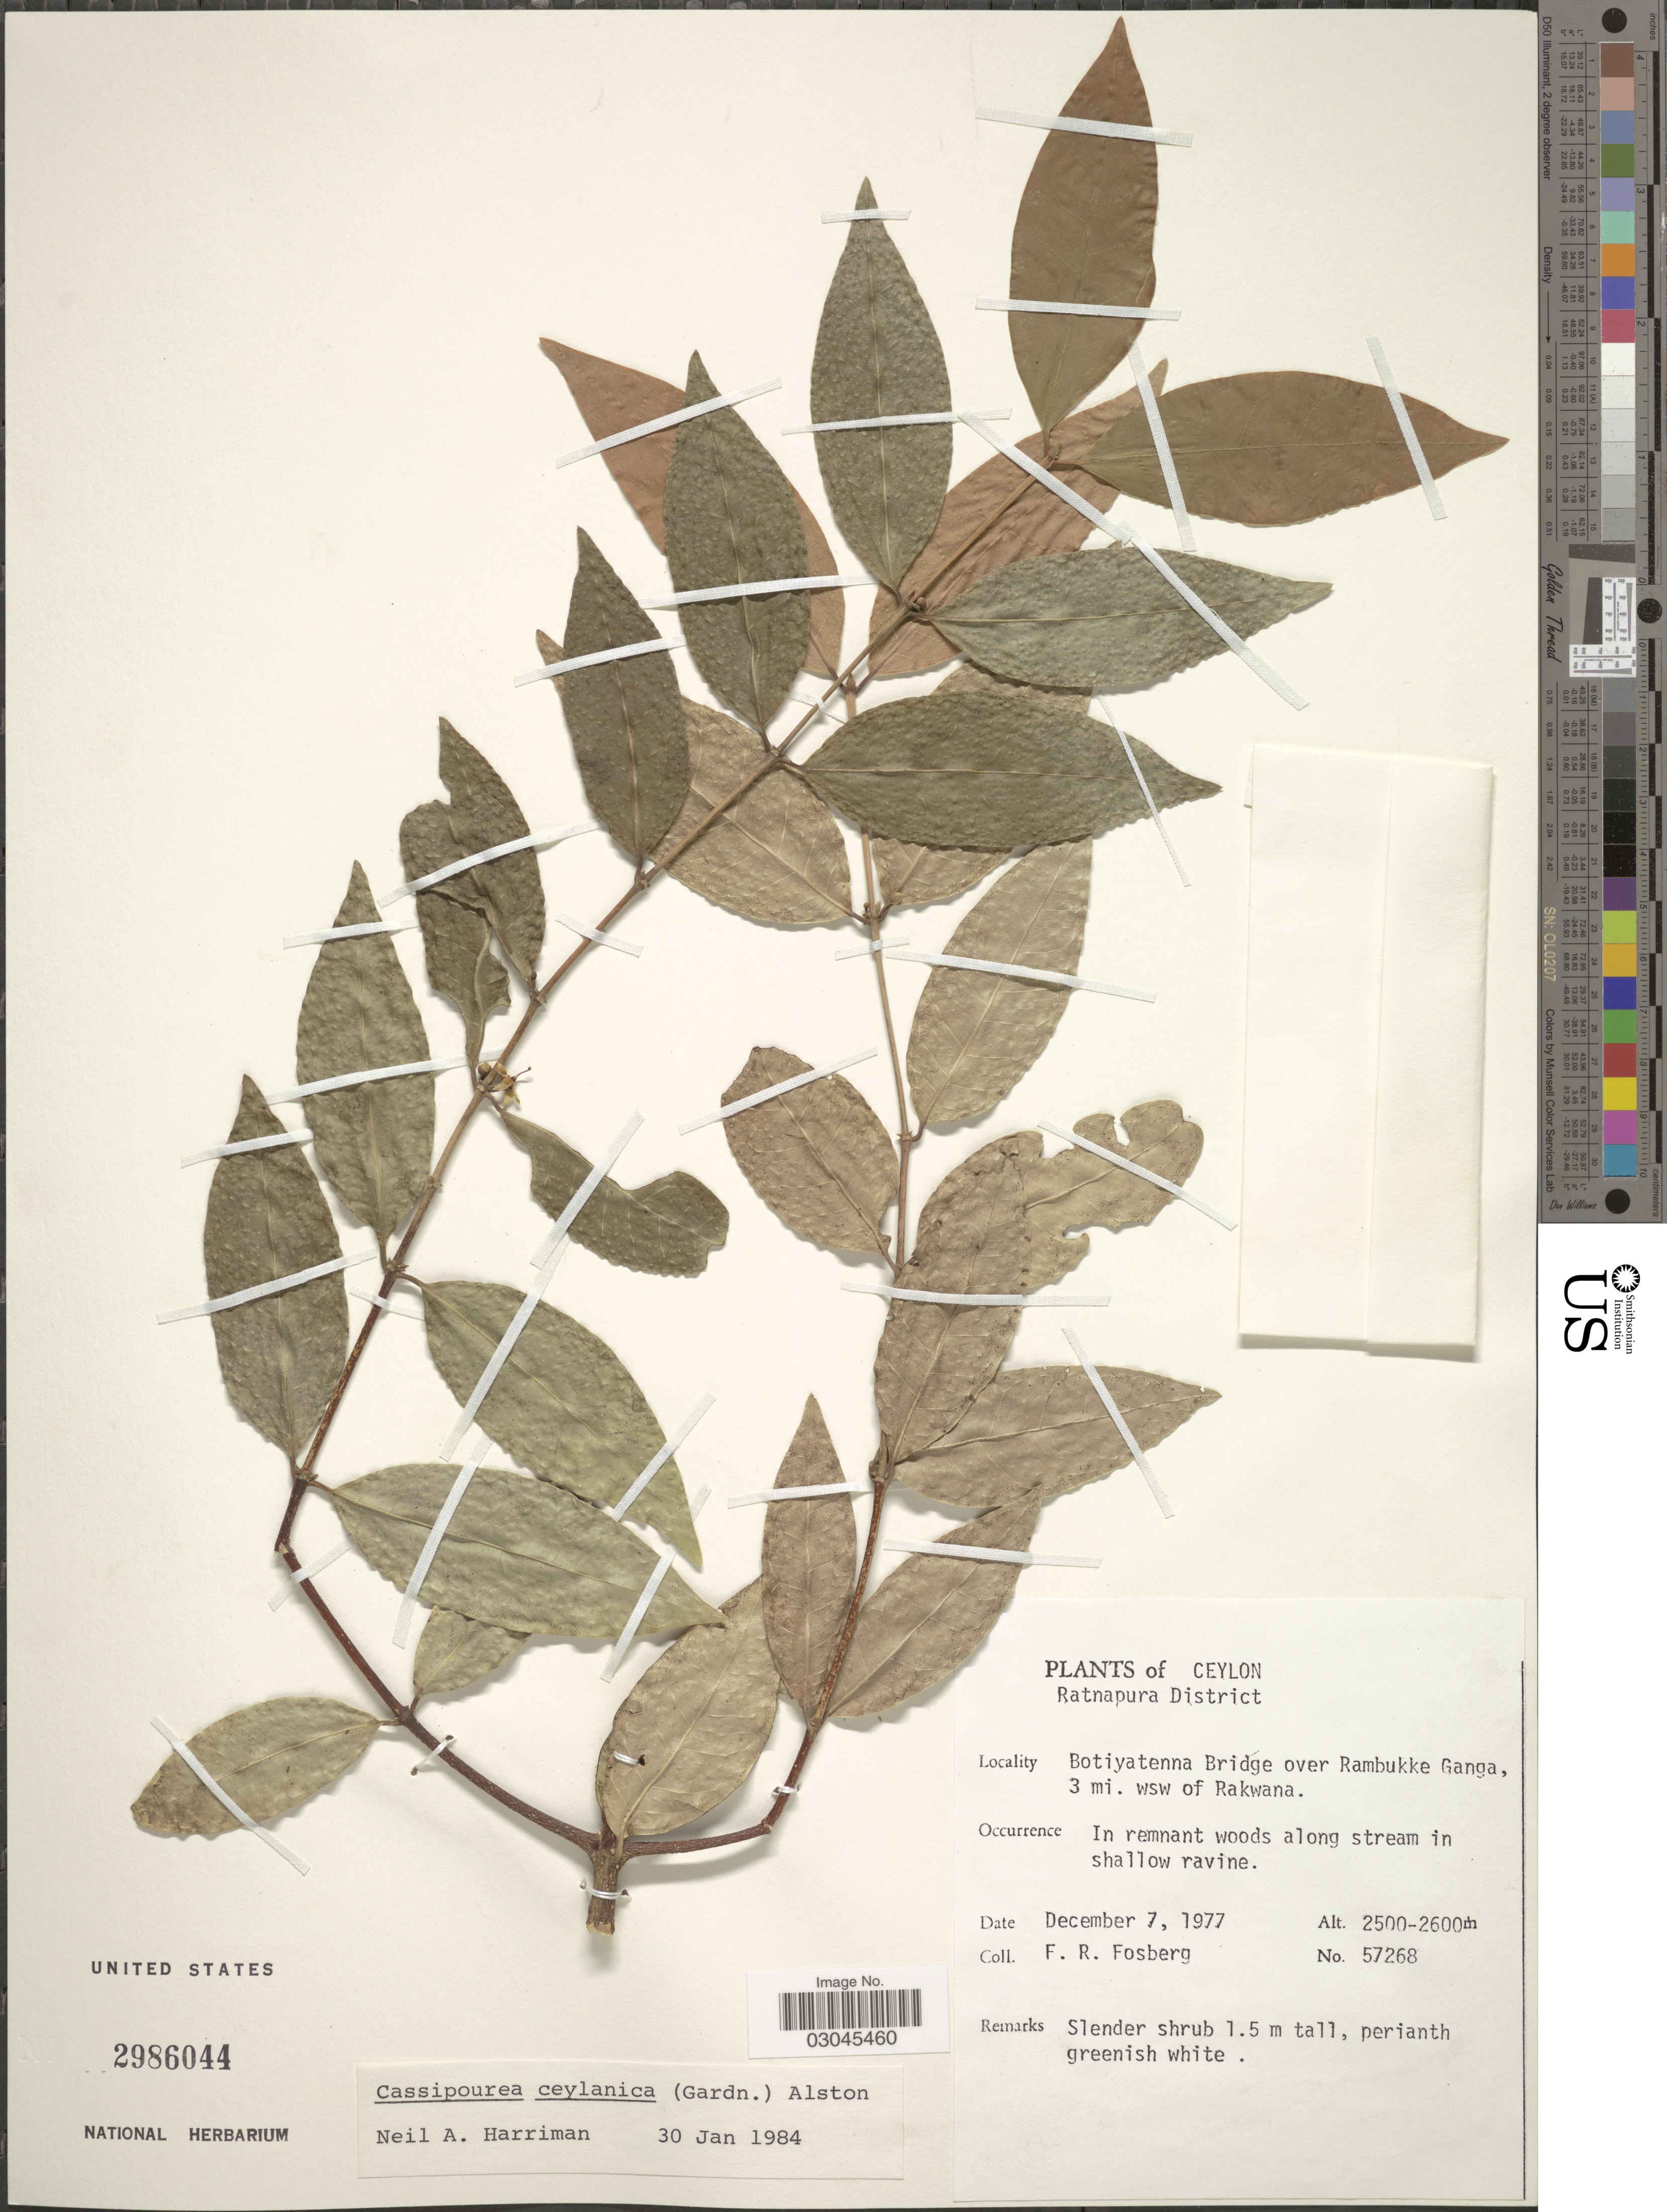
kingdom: Plantae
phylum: Tracheophyta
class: Magnoliopsida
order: Malpighiales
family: Rhizophoraceae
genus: Cassipourea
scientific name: Cassipourea ceylanica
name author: (Gardner) Alston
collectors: F. R. Fosberg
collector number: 57268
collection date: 1977-12-07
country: Sri Lanka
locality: Ceylon. Ratnapura District. Botiyatenna Bridge over Rambukke Ganga, 3 mi. wsw of Rakwana.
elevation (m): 2500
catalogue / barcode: US 2986044